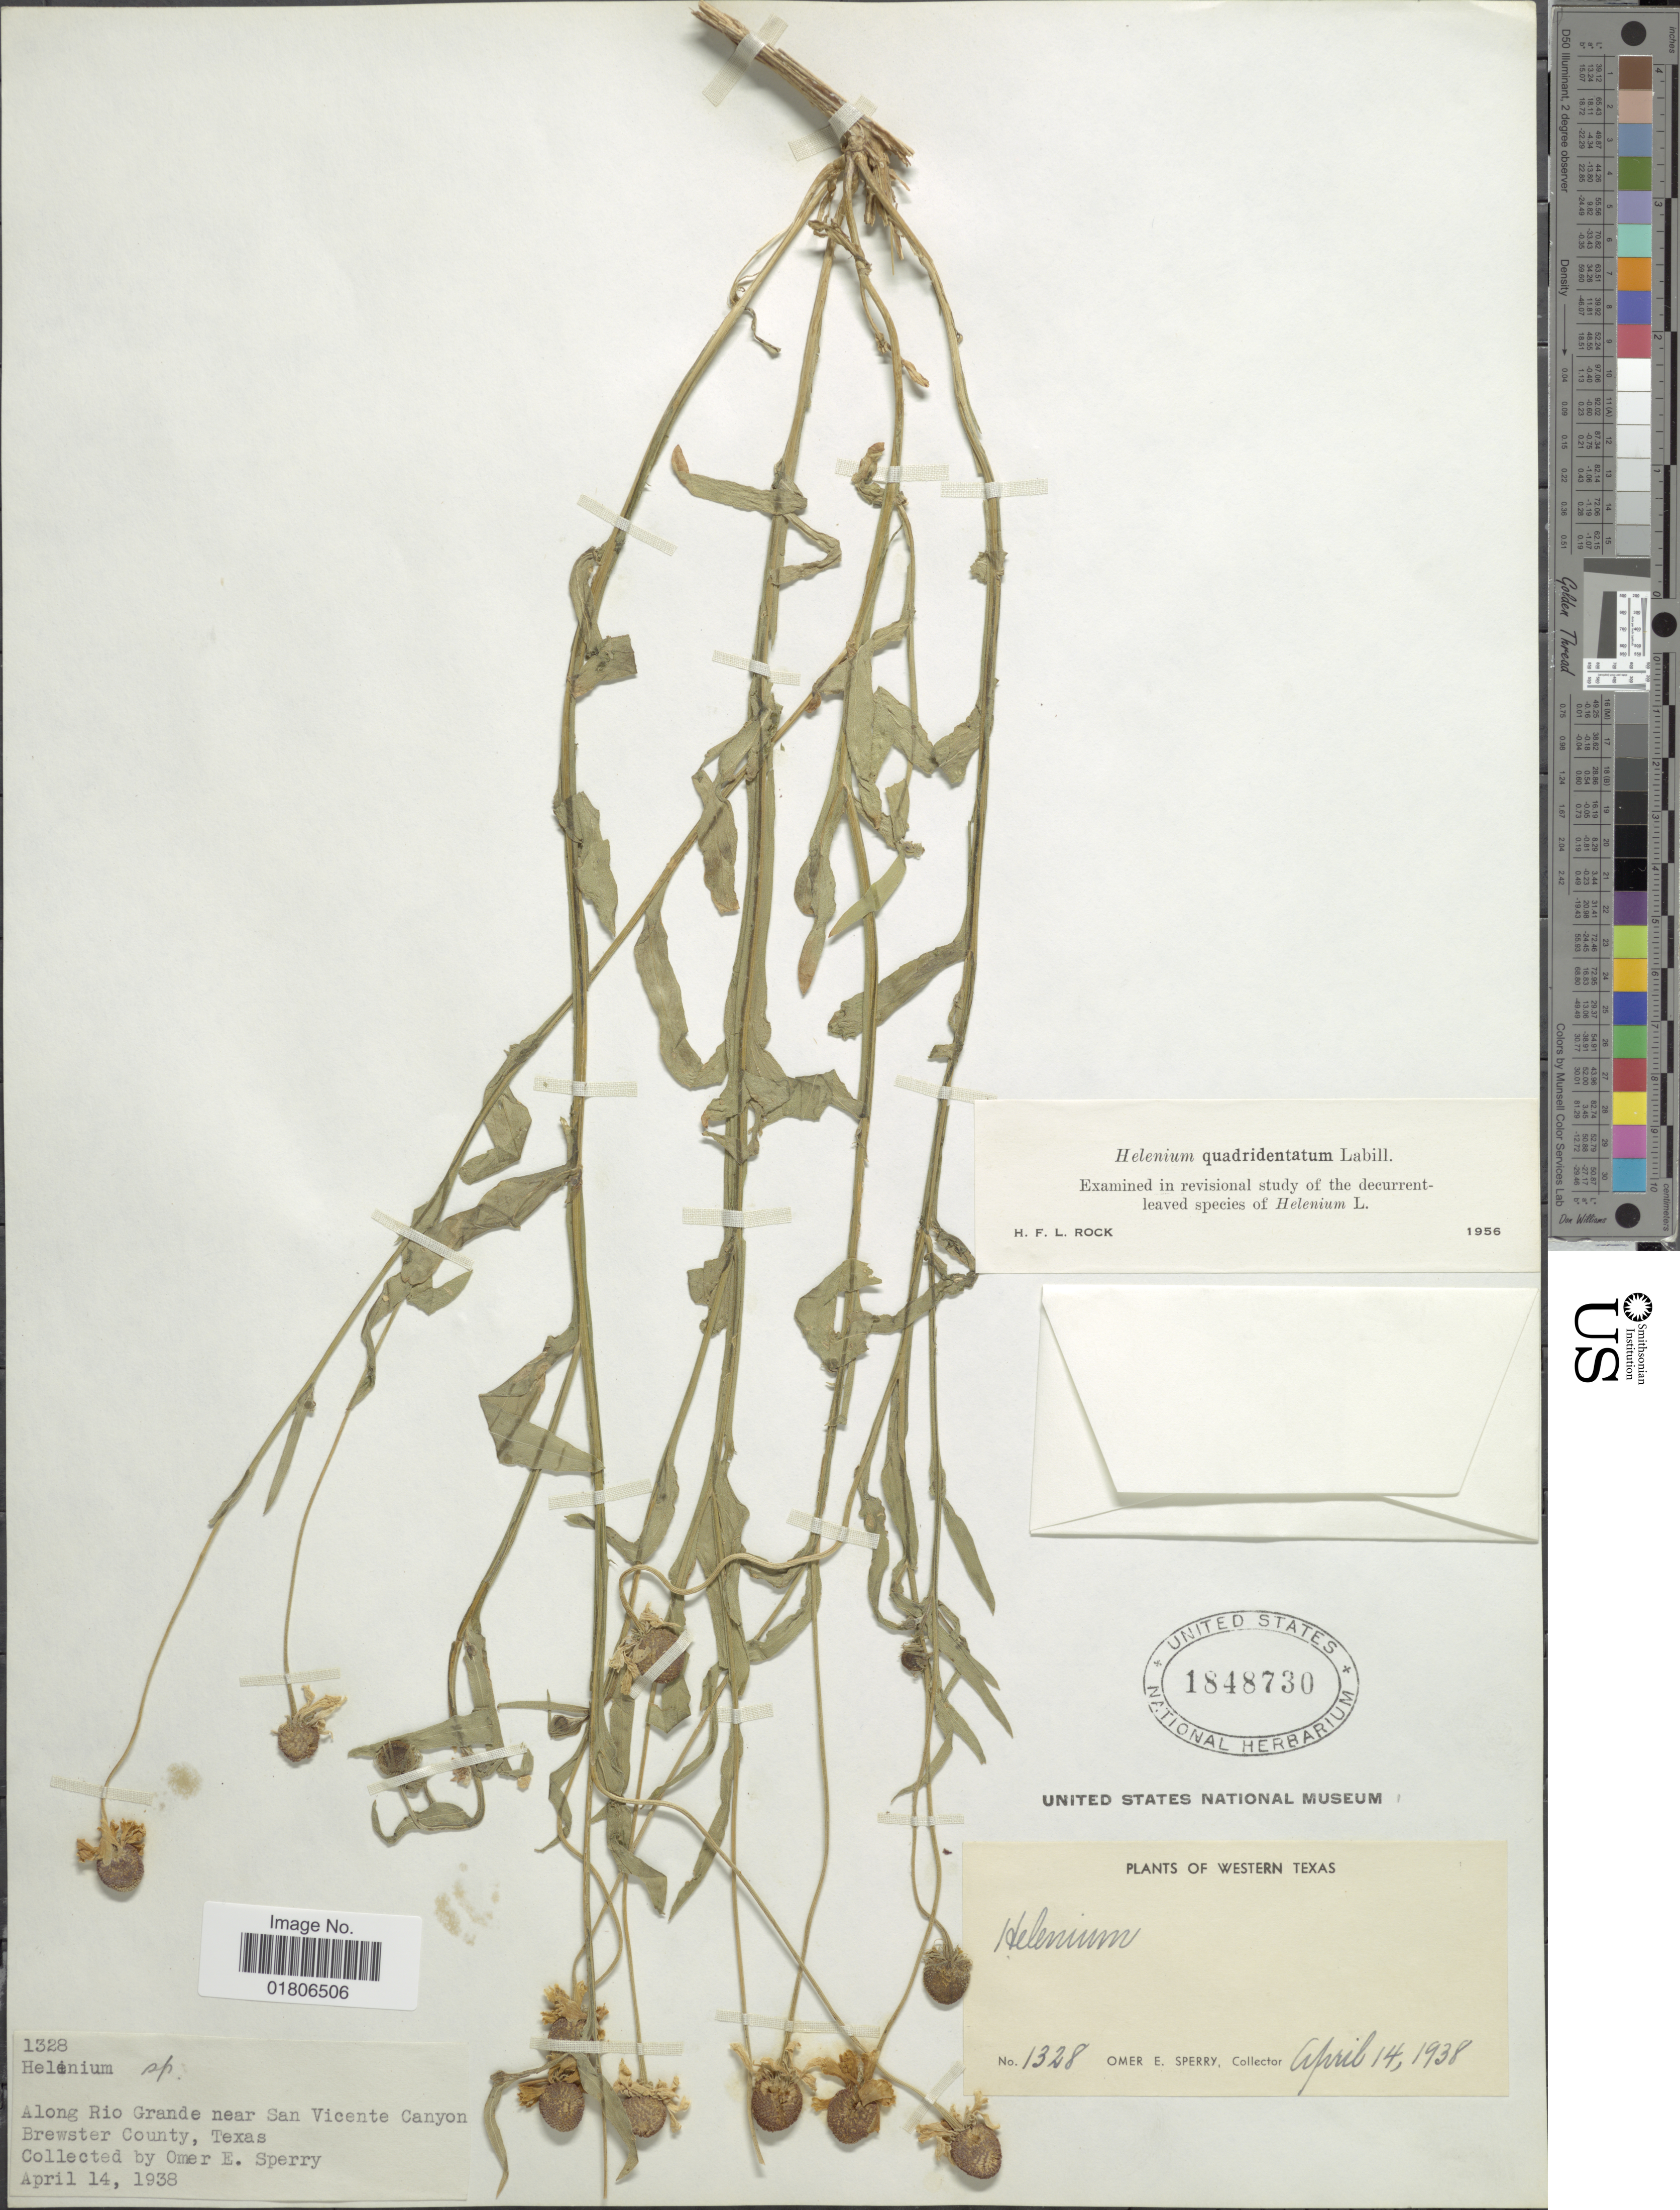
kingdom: Plantae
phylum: Tracheophyta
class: Magnoliopsida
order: Asterales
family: Asteraceae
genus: Helenium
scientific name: Helenium quadridentatum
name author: Labill.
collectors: O. E. Sperry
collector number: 1328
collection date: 1938-04-14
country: United States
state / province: Texas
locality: Western Texas, Along Rio Grande near San Vicente Canyon, Brewster County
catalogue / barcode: US 1848730